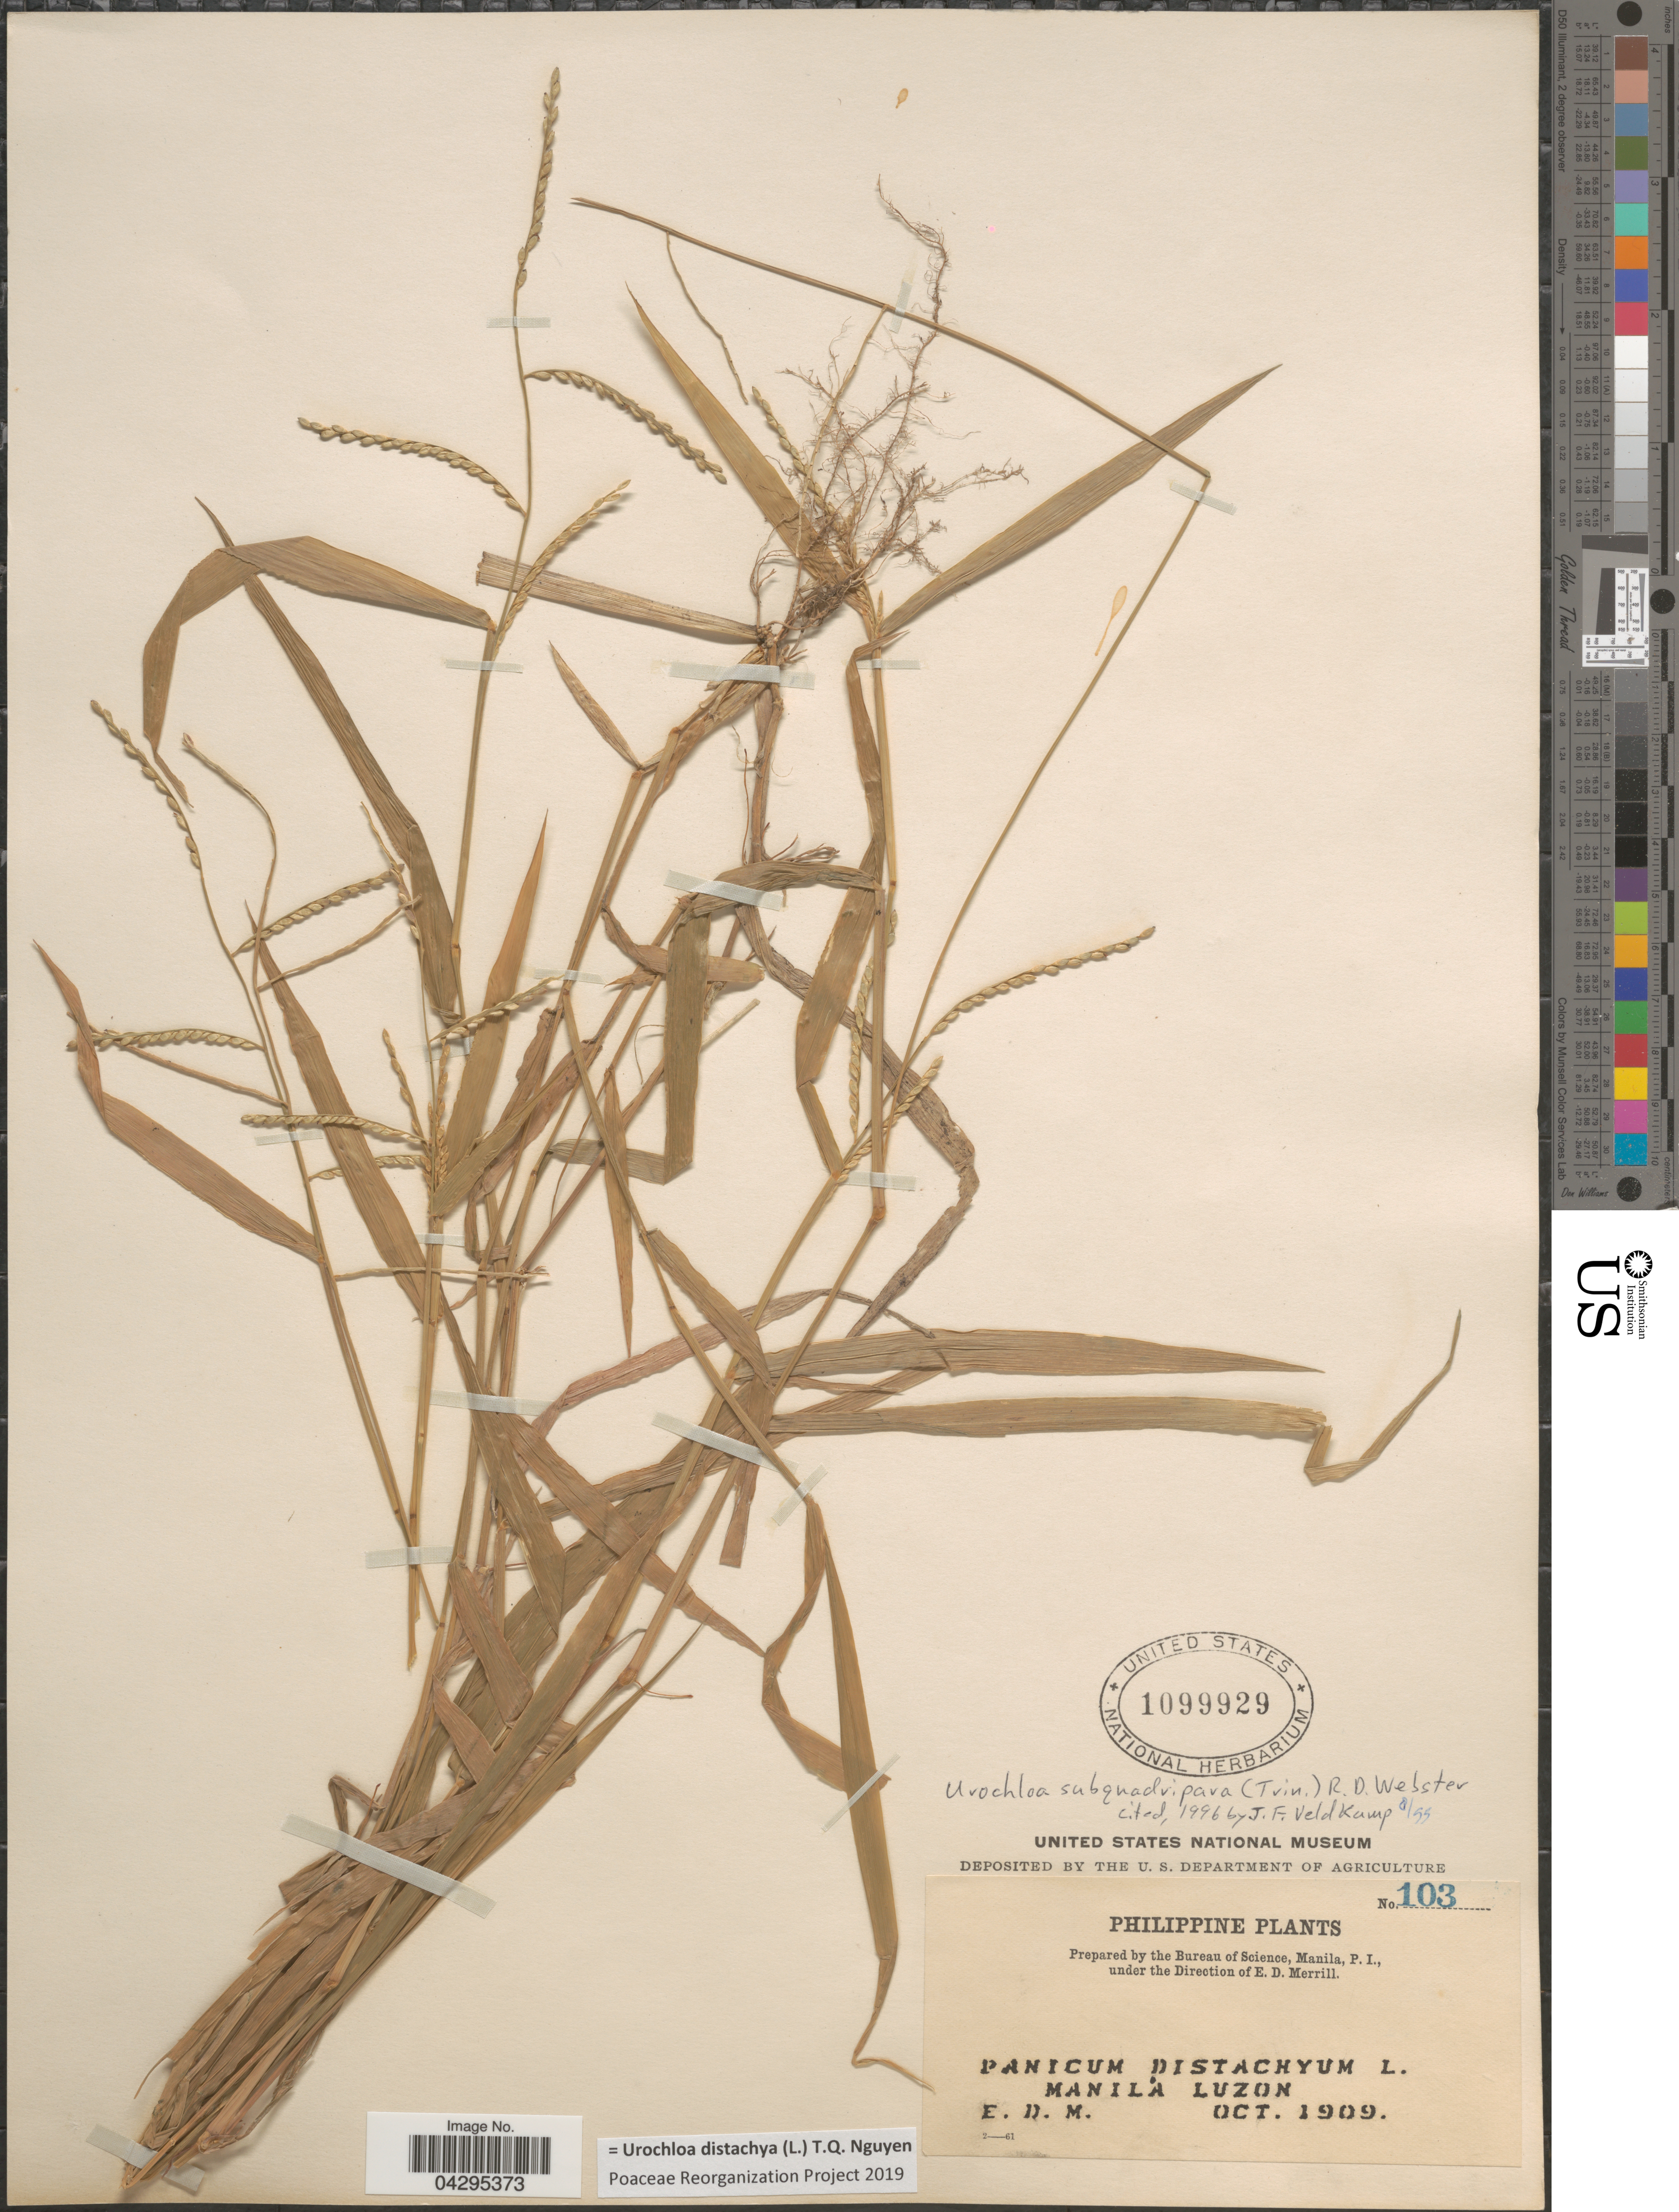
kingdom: Plantae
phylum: Tracheophyta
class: Liliopsida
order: Poales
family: Poaceae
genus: Urochloa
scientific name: Urochloa distachya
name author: (L.) T.Q. Nguyen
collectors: E. D. Merrill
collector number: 103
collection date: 1909-10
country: Philippines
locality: Manila. Luzon.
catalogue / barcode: US 1099929